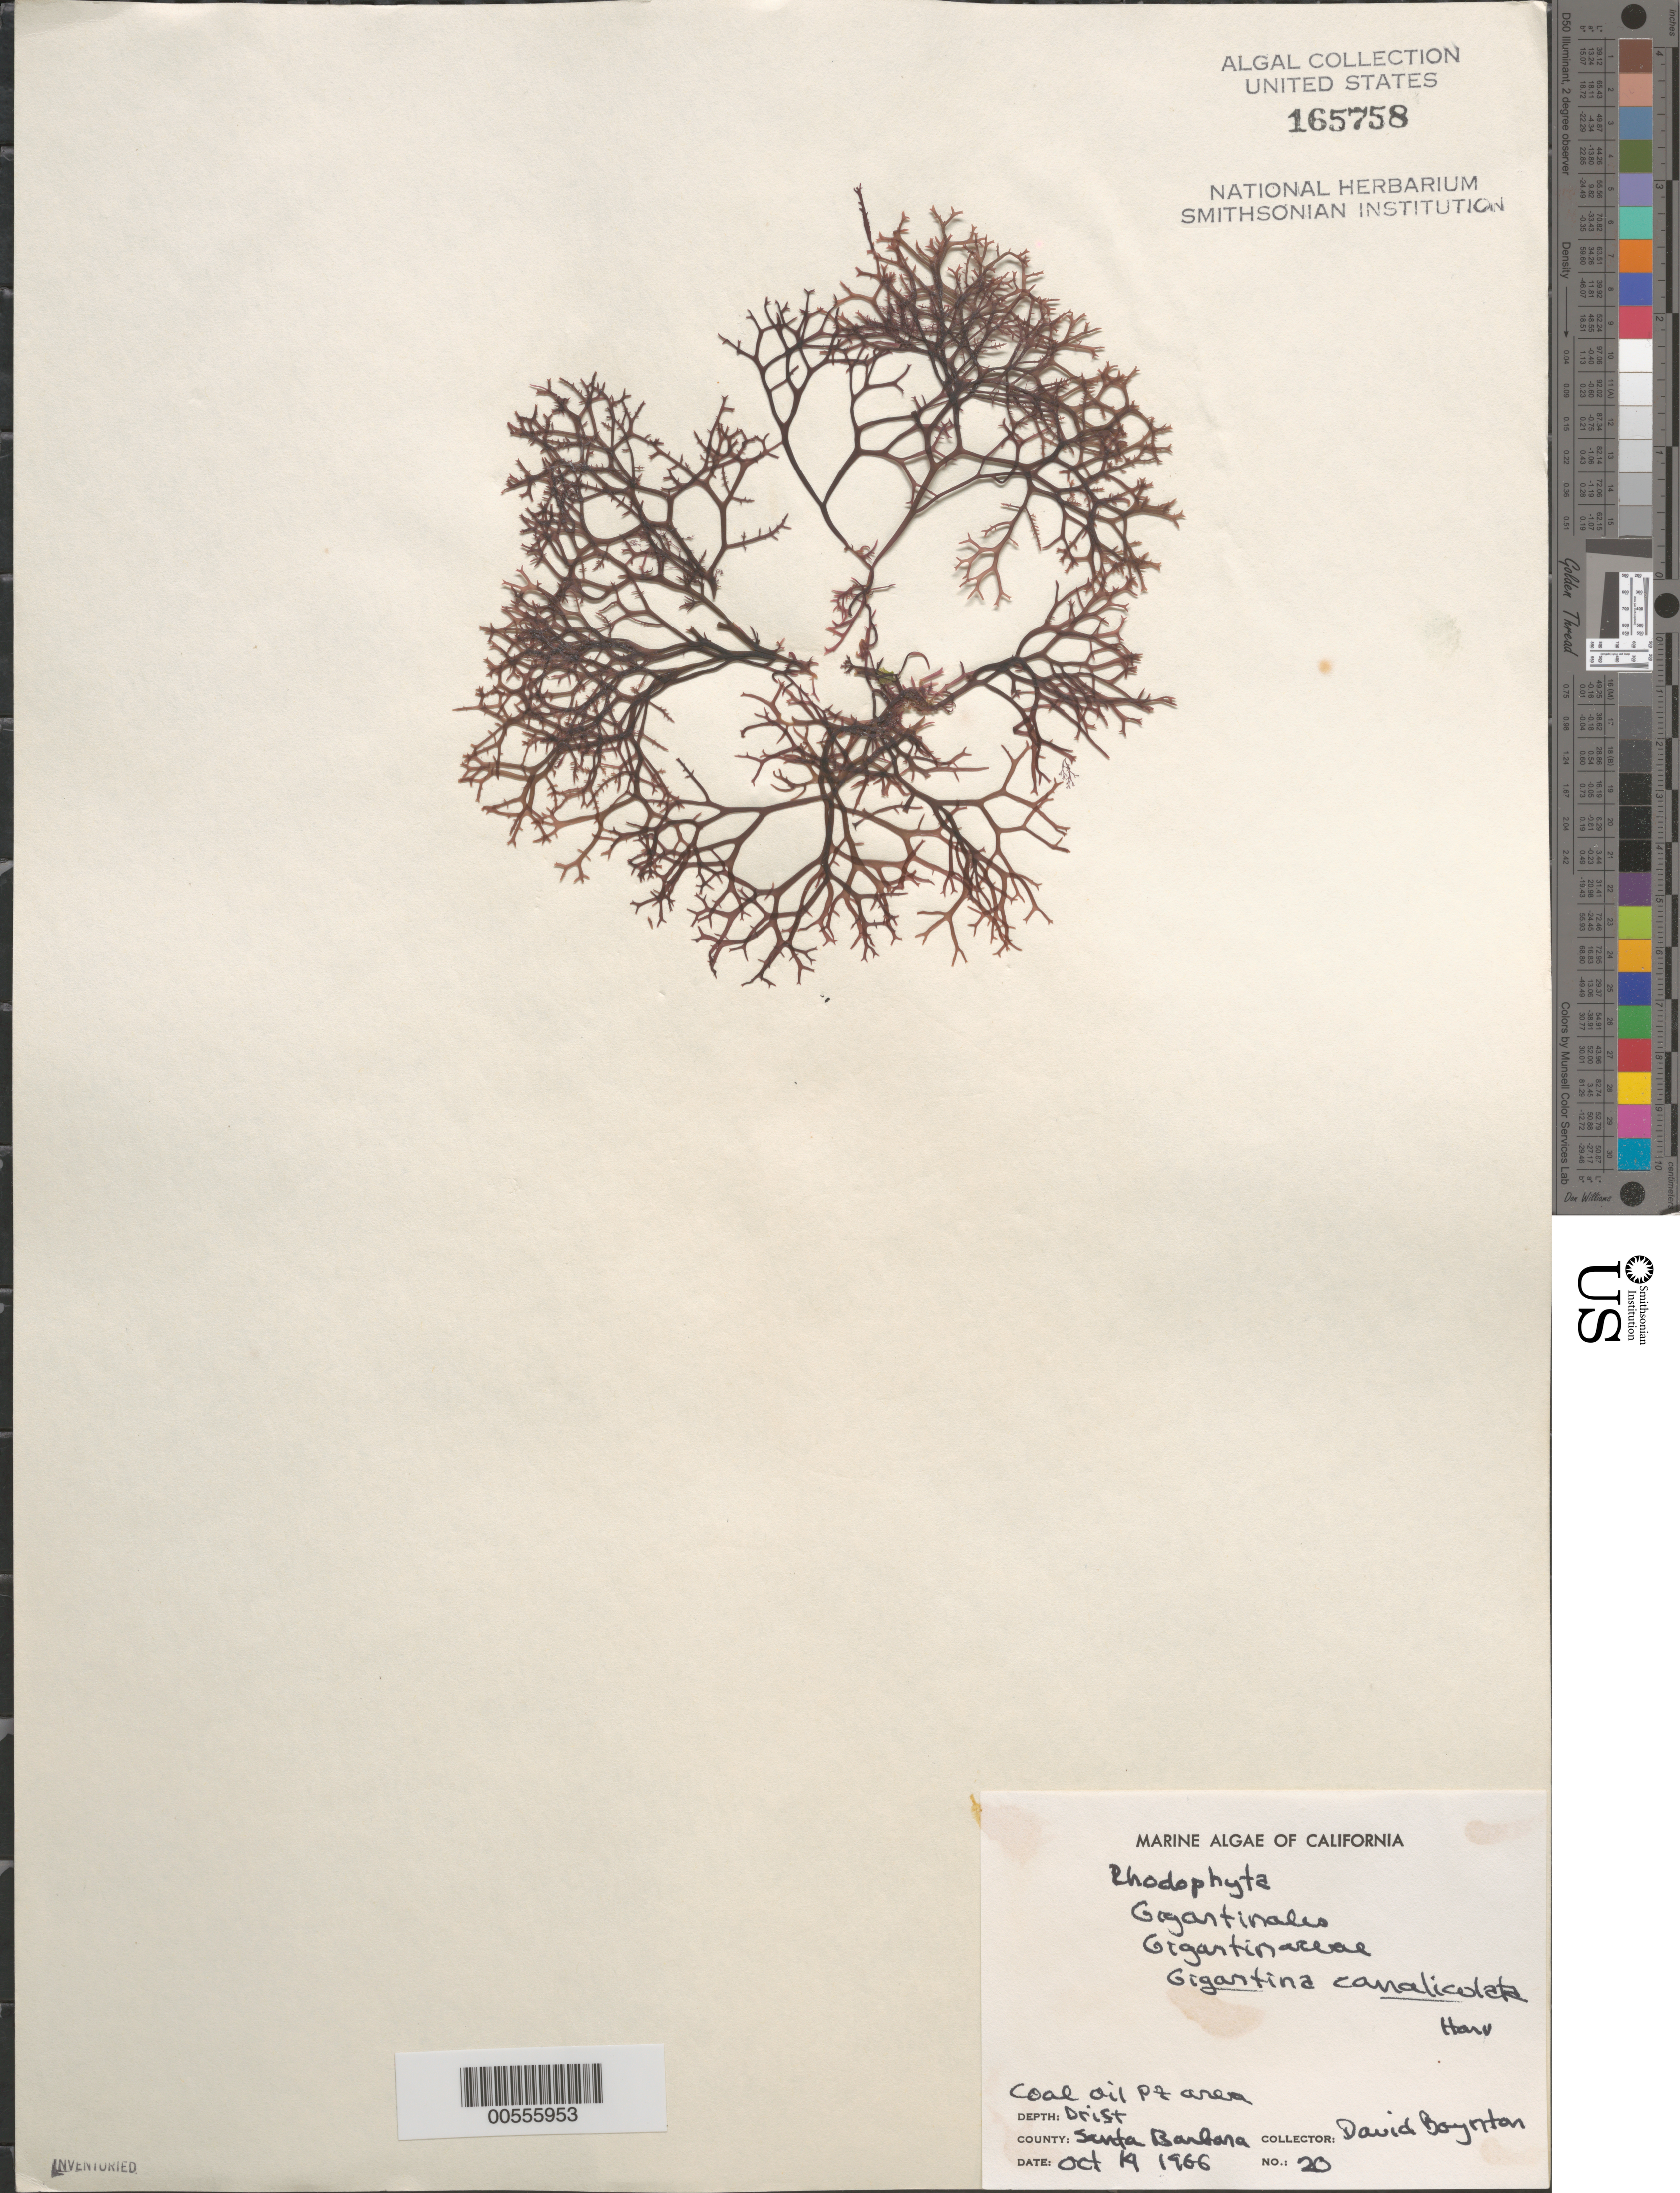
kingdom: Plantae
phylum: Rhodophyta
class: Florideophyceae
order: Gigartinales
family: Gigartinaceae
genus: Chondracanthus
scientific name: Chondracanthus canaliculatus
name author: (Harv.) Guiry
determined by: Algae name updating Project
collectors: D. Boynton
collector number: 20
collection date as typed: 14 Oct 1966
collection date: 1966-10-14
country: United States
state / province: California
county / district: Santa Barbara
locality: Coal Oil Point area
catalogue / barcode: US 165758